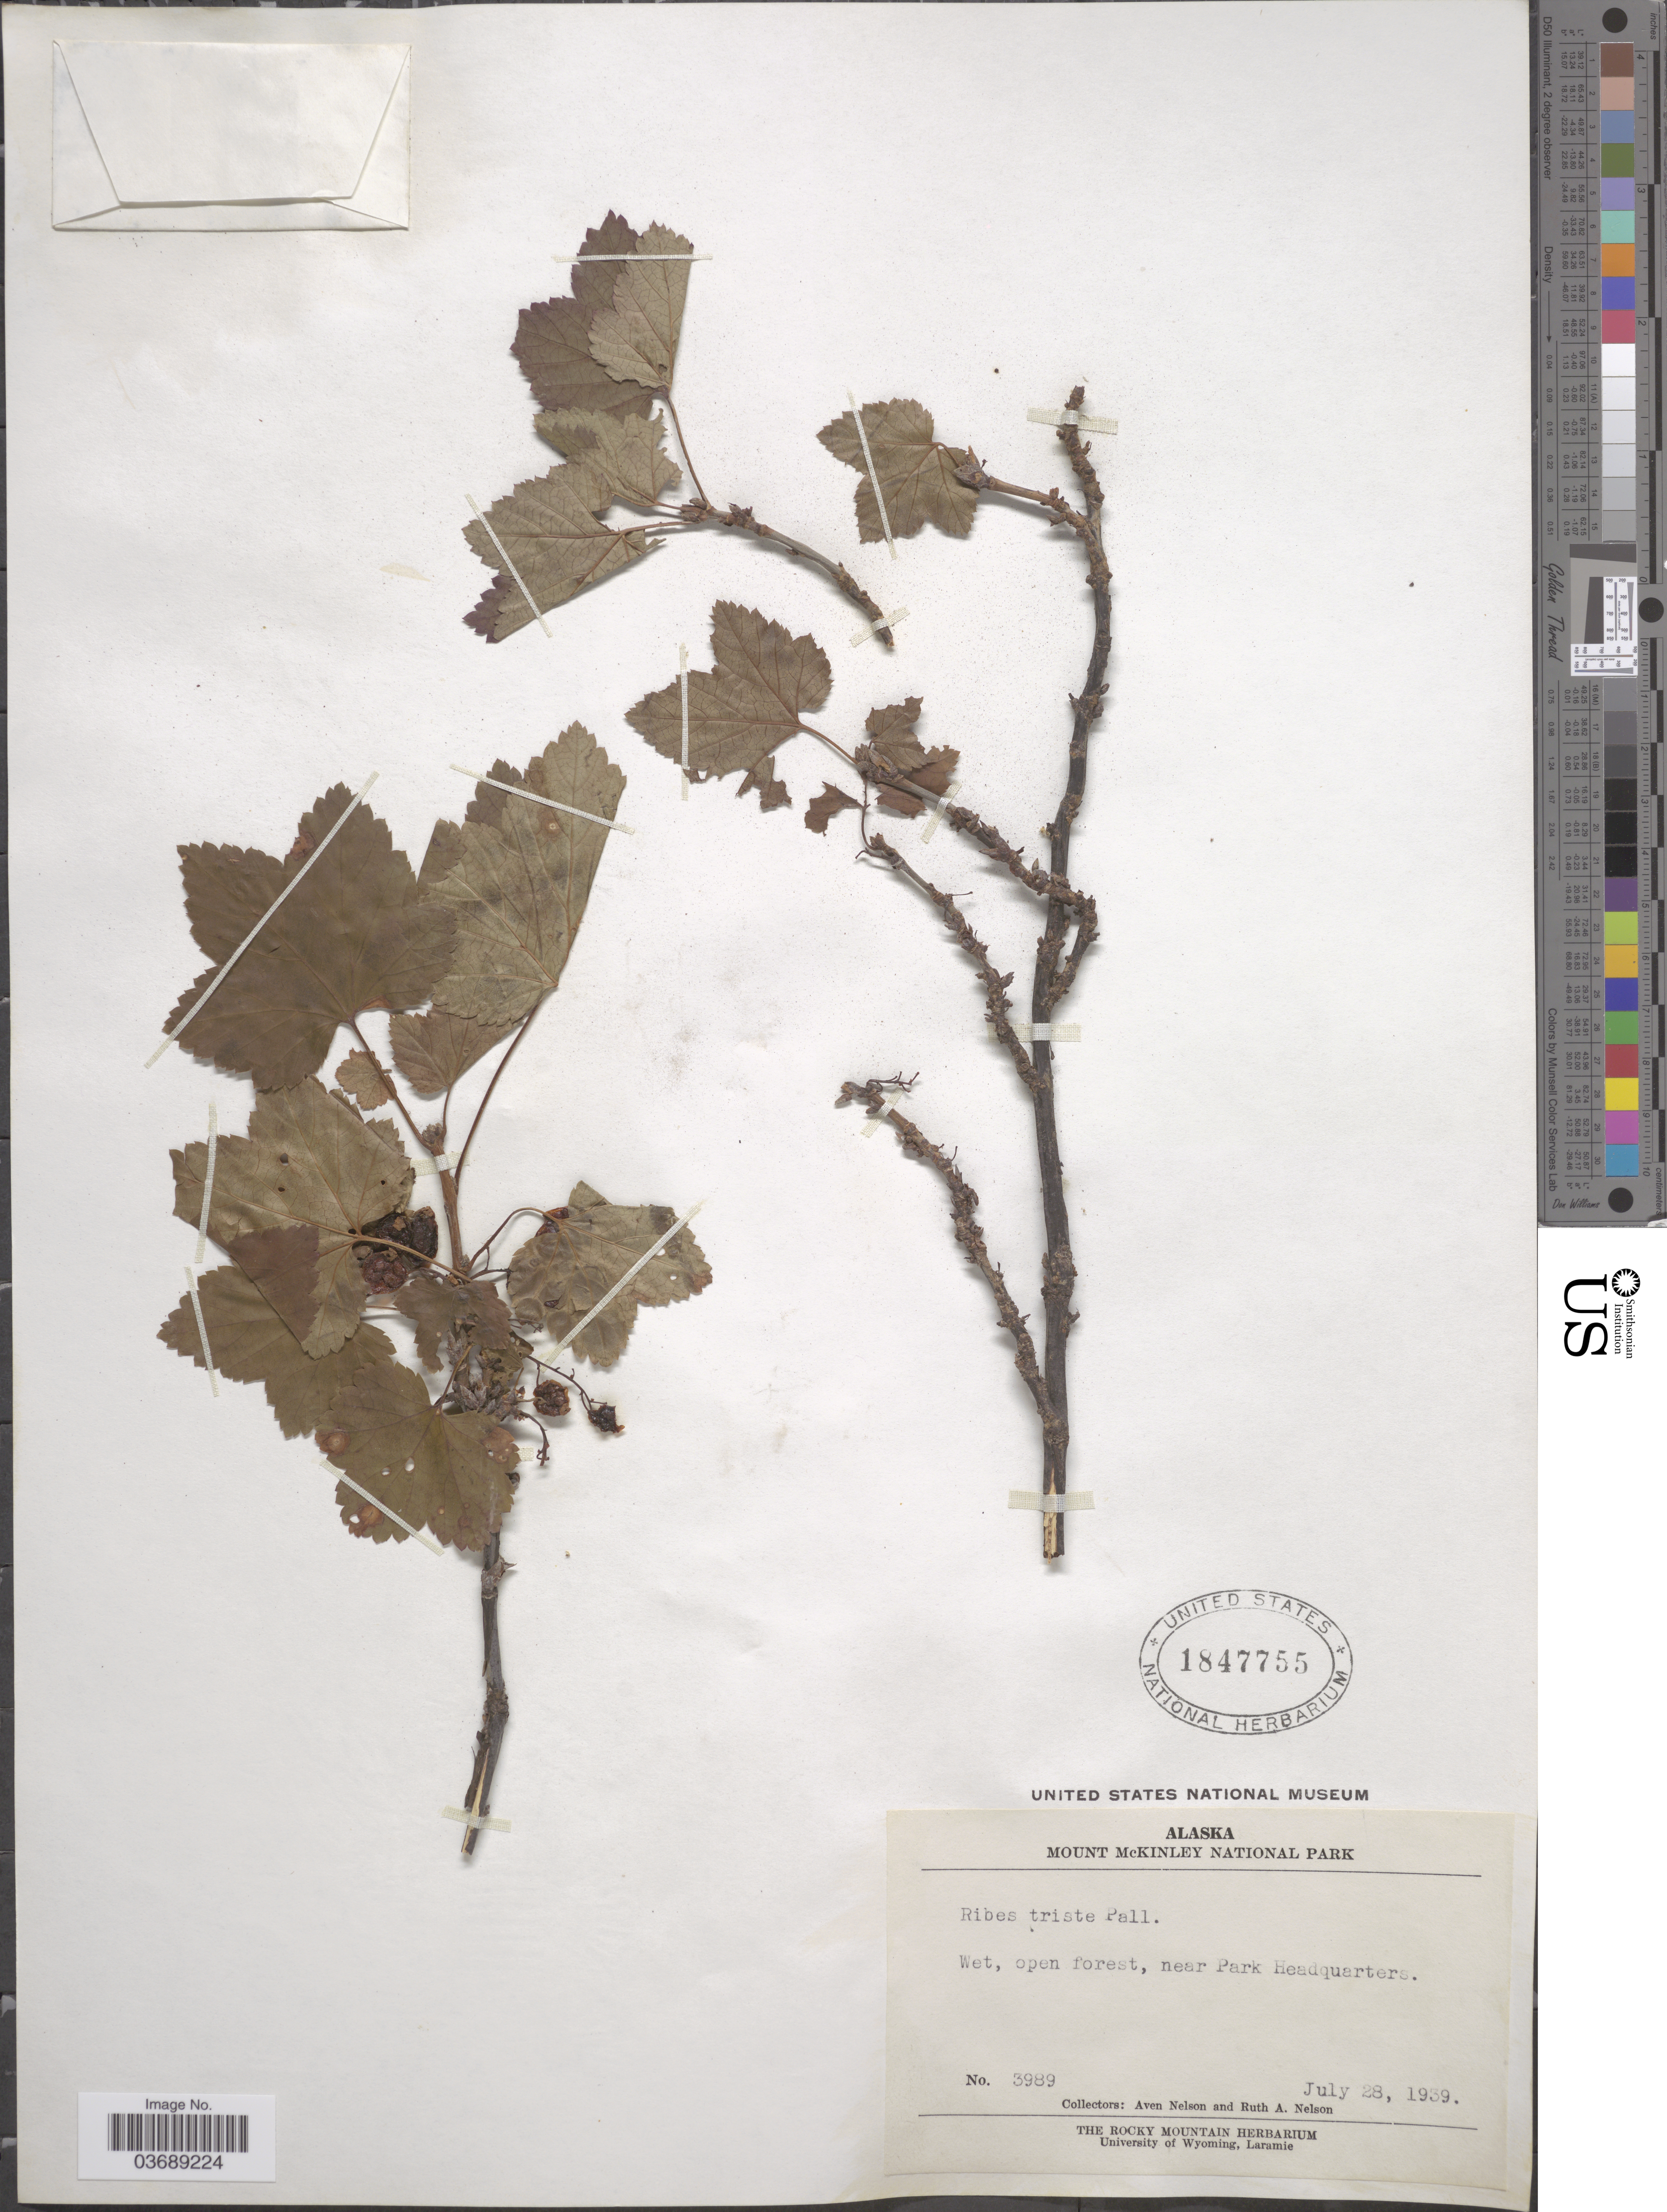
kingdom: Plantae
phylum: Tracheophyta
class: Magnoliopsida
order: Saxifragales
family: Grossulariaceae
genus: Ribes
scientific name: Ribes triste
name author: Pall.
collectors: A. Nelson & R. A. Nelson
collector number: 3989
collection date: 1939-07-28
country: United States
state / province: Alaska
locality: Mount McKinley National Park. Wet, open forest, near Park Headquarters.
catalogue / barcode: US 1847755